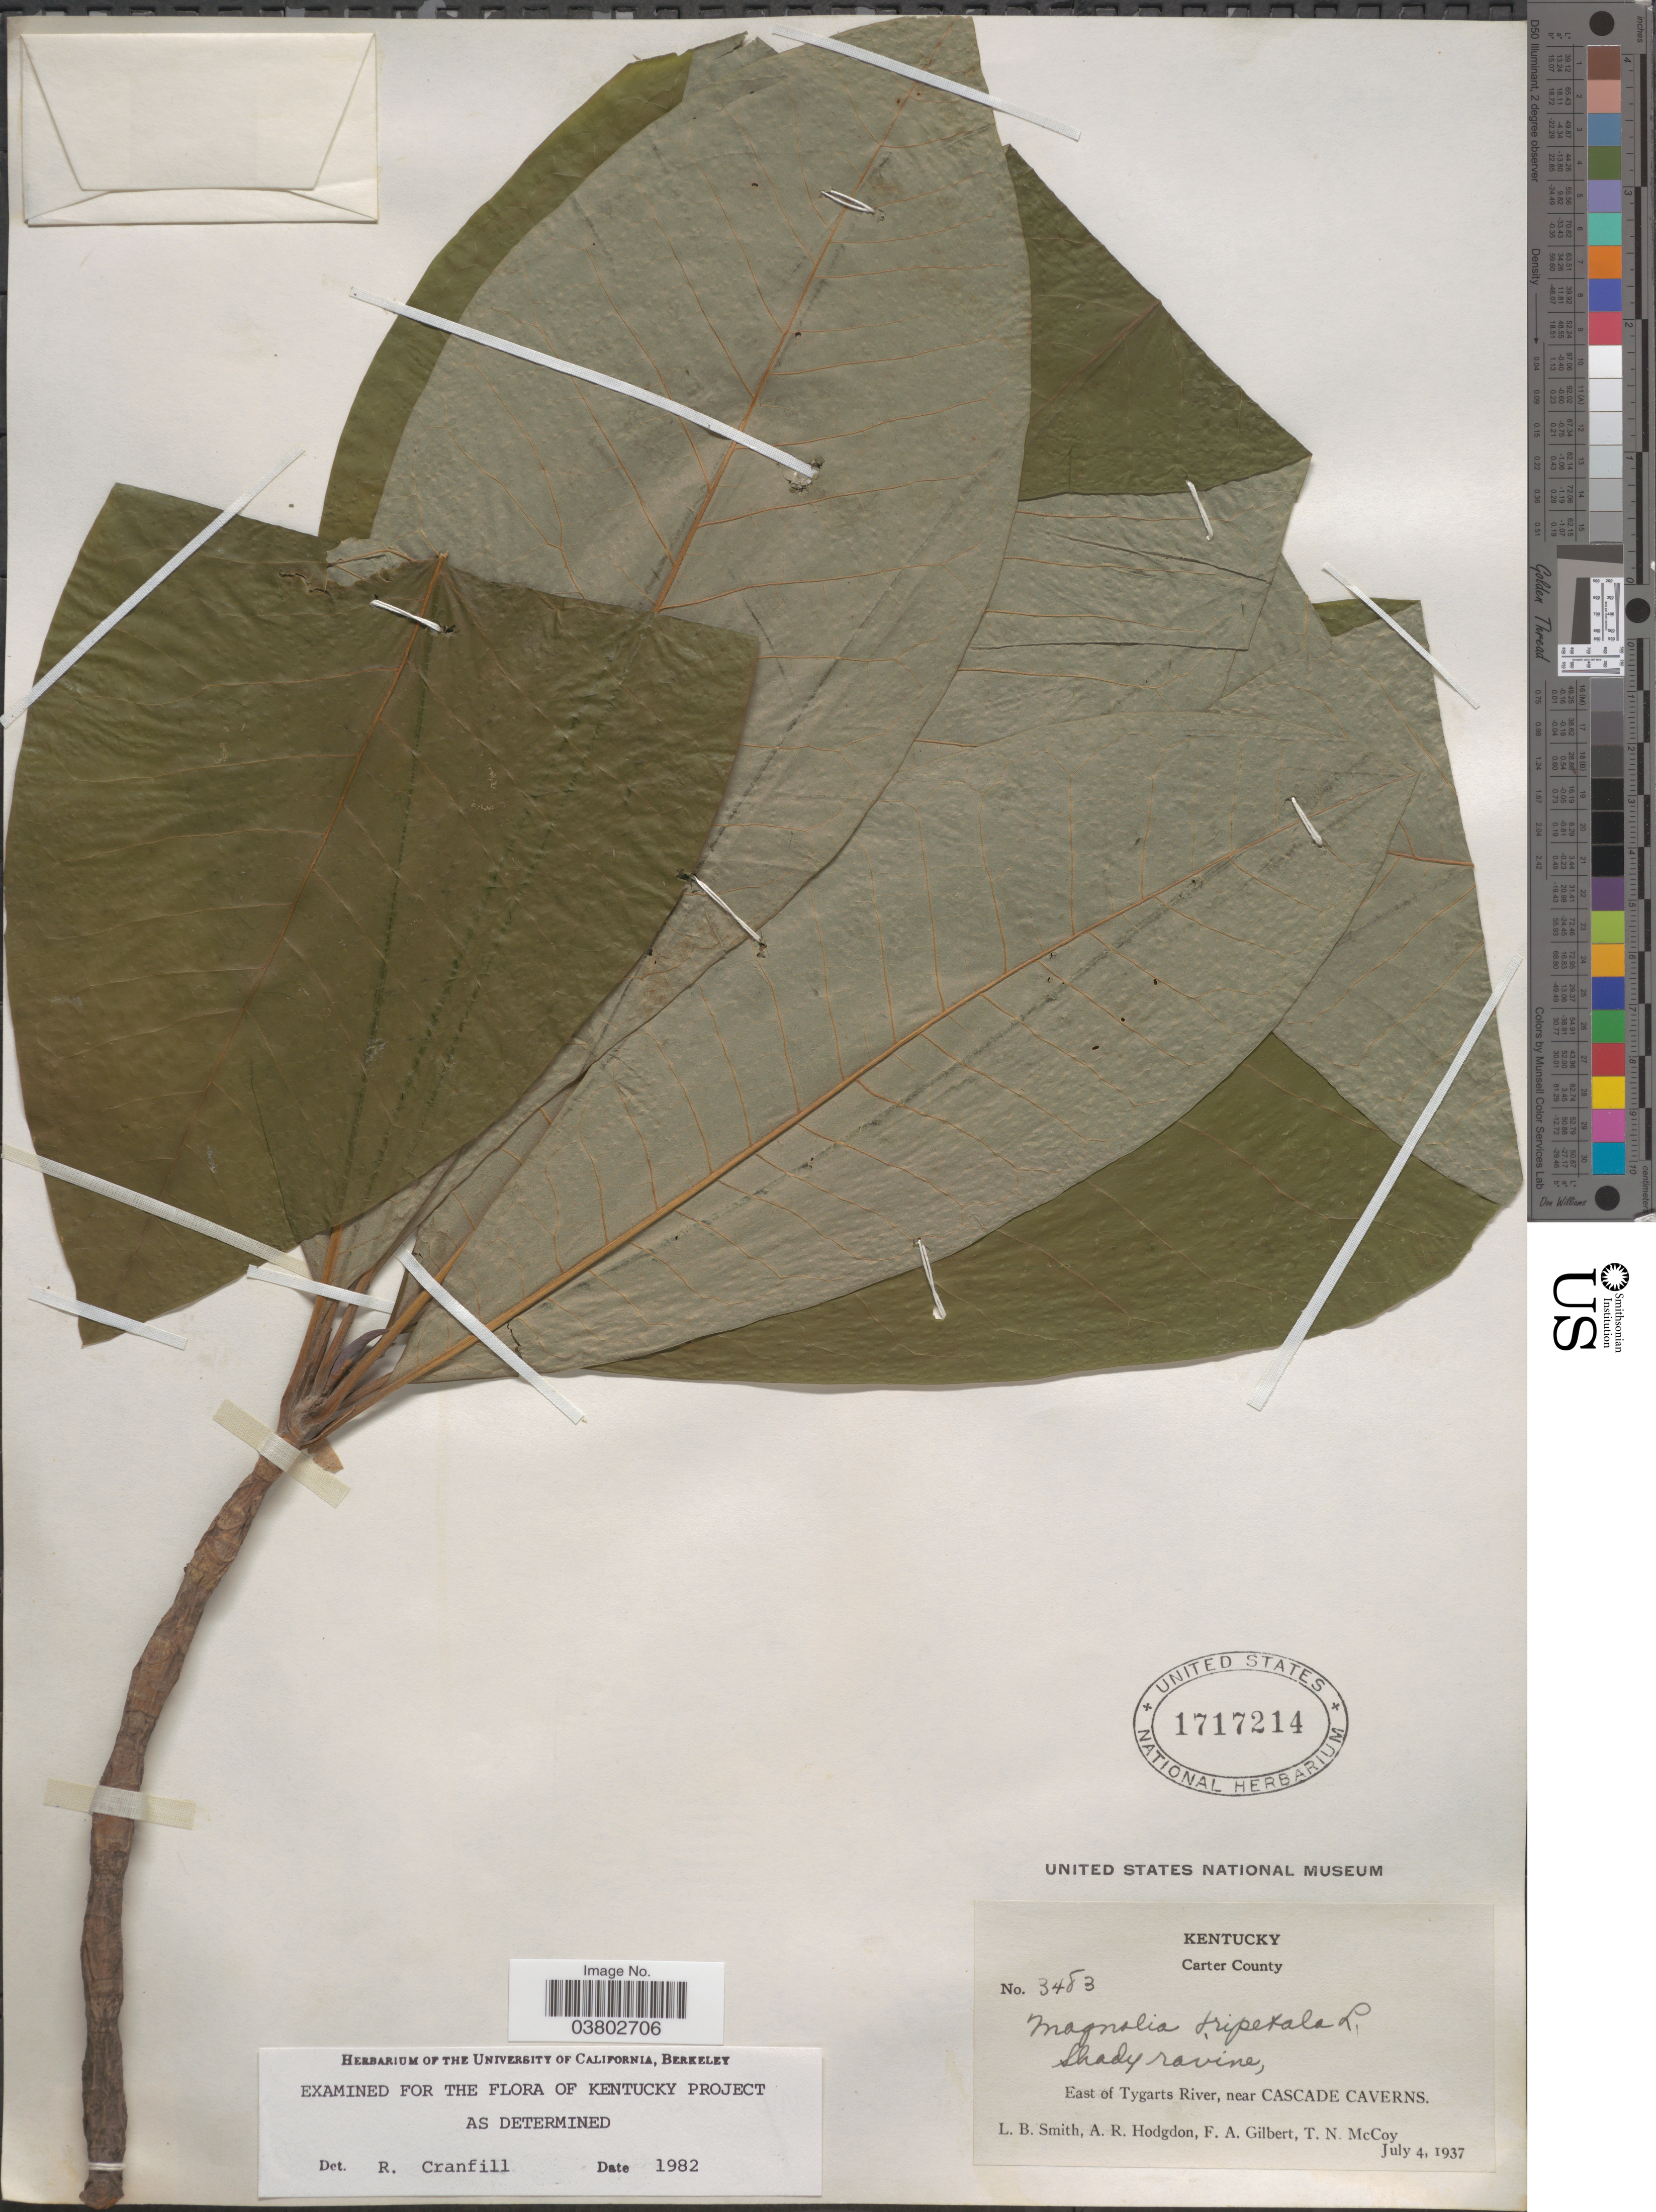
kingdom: Plantae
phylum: Tracheophyta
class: Magnoliopsida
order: Magnoliales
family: Magnoliaceae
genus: Magnolia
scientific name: Magnolia tripetala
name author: L.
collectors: L. Smith, A. R. Hodgdon, F. A. Gilbert & T. N. McCoy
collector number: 3483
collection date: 1937-07-04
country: United States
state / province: Kentucky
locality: Carter County. East of Tygarts River, near Cascade Caverns.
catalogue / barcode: US 1717214